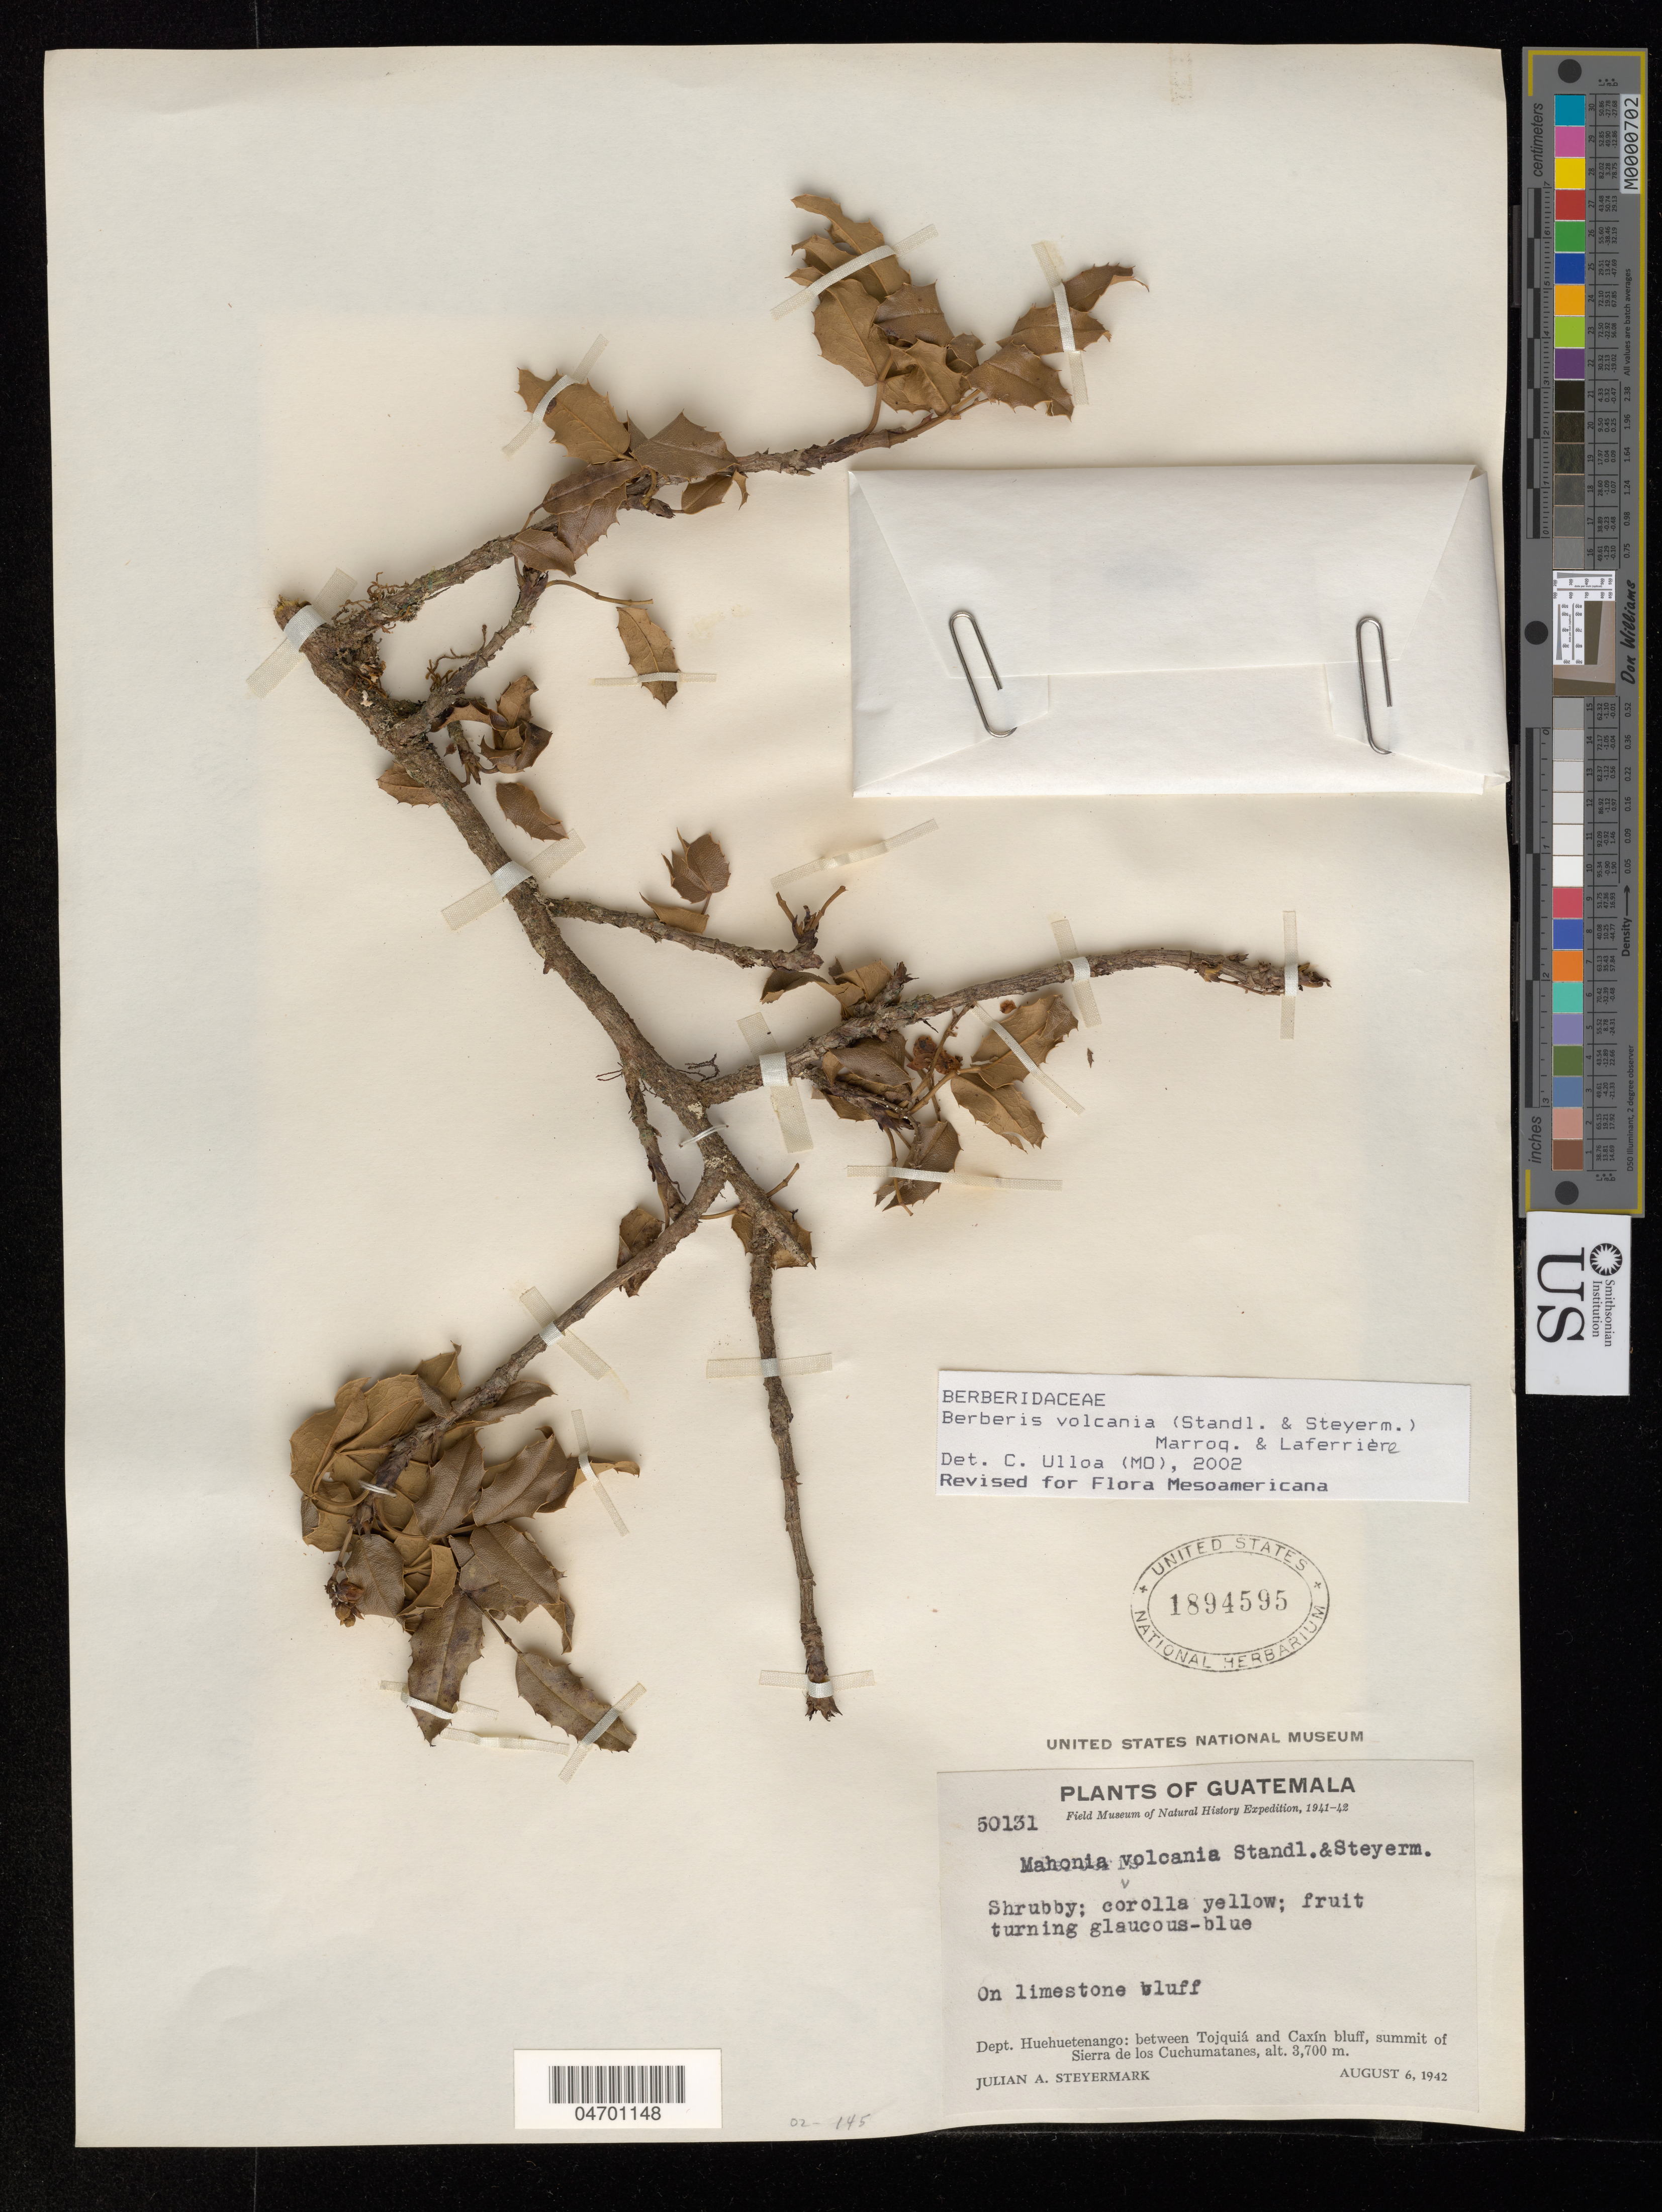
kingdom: Plantae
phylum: Tracheophyta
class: Magnoliopsida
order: Ranunculales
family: Berberidaceae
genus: Berberis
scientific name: Berberis volcania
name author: (Standl. & Steyerm.) Marroq. & Laferr.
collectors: J. Steyermark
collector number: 50131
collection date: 1942-08-06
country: Guatemala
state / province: Huehuetenango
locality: Field Museum of Natural History Expedition, 1941-42. Dept. Huehuetenango: between Tojquiá and Caxín bluff, summit of Sierra de los Cuchumatanes.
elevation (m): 3700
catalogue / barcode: US 1894595